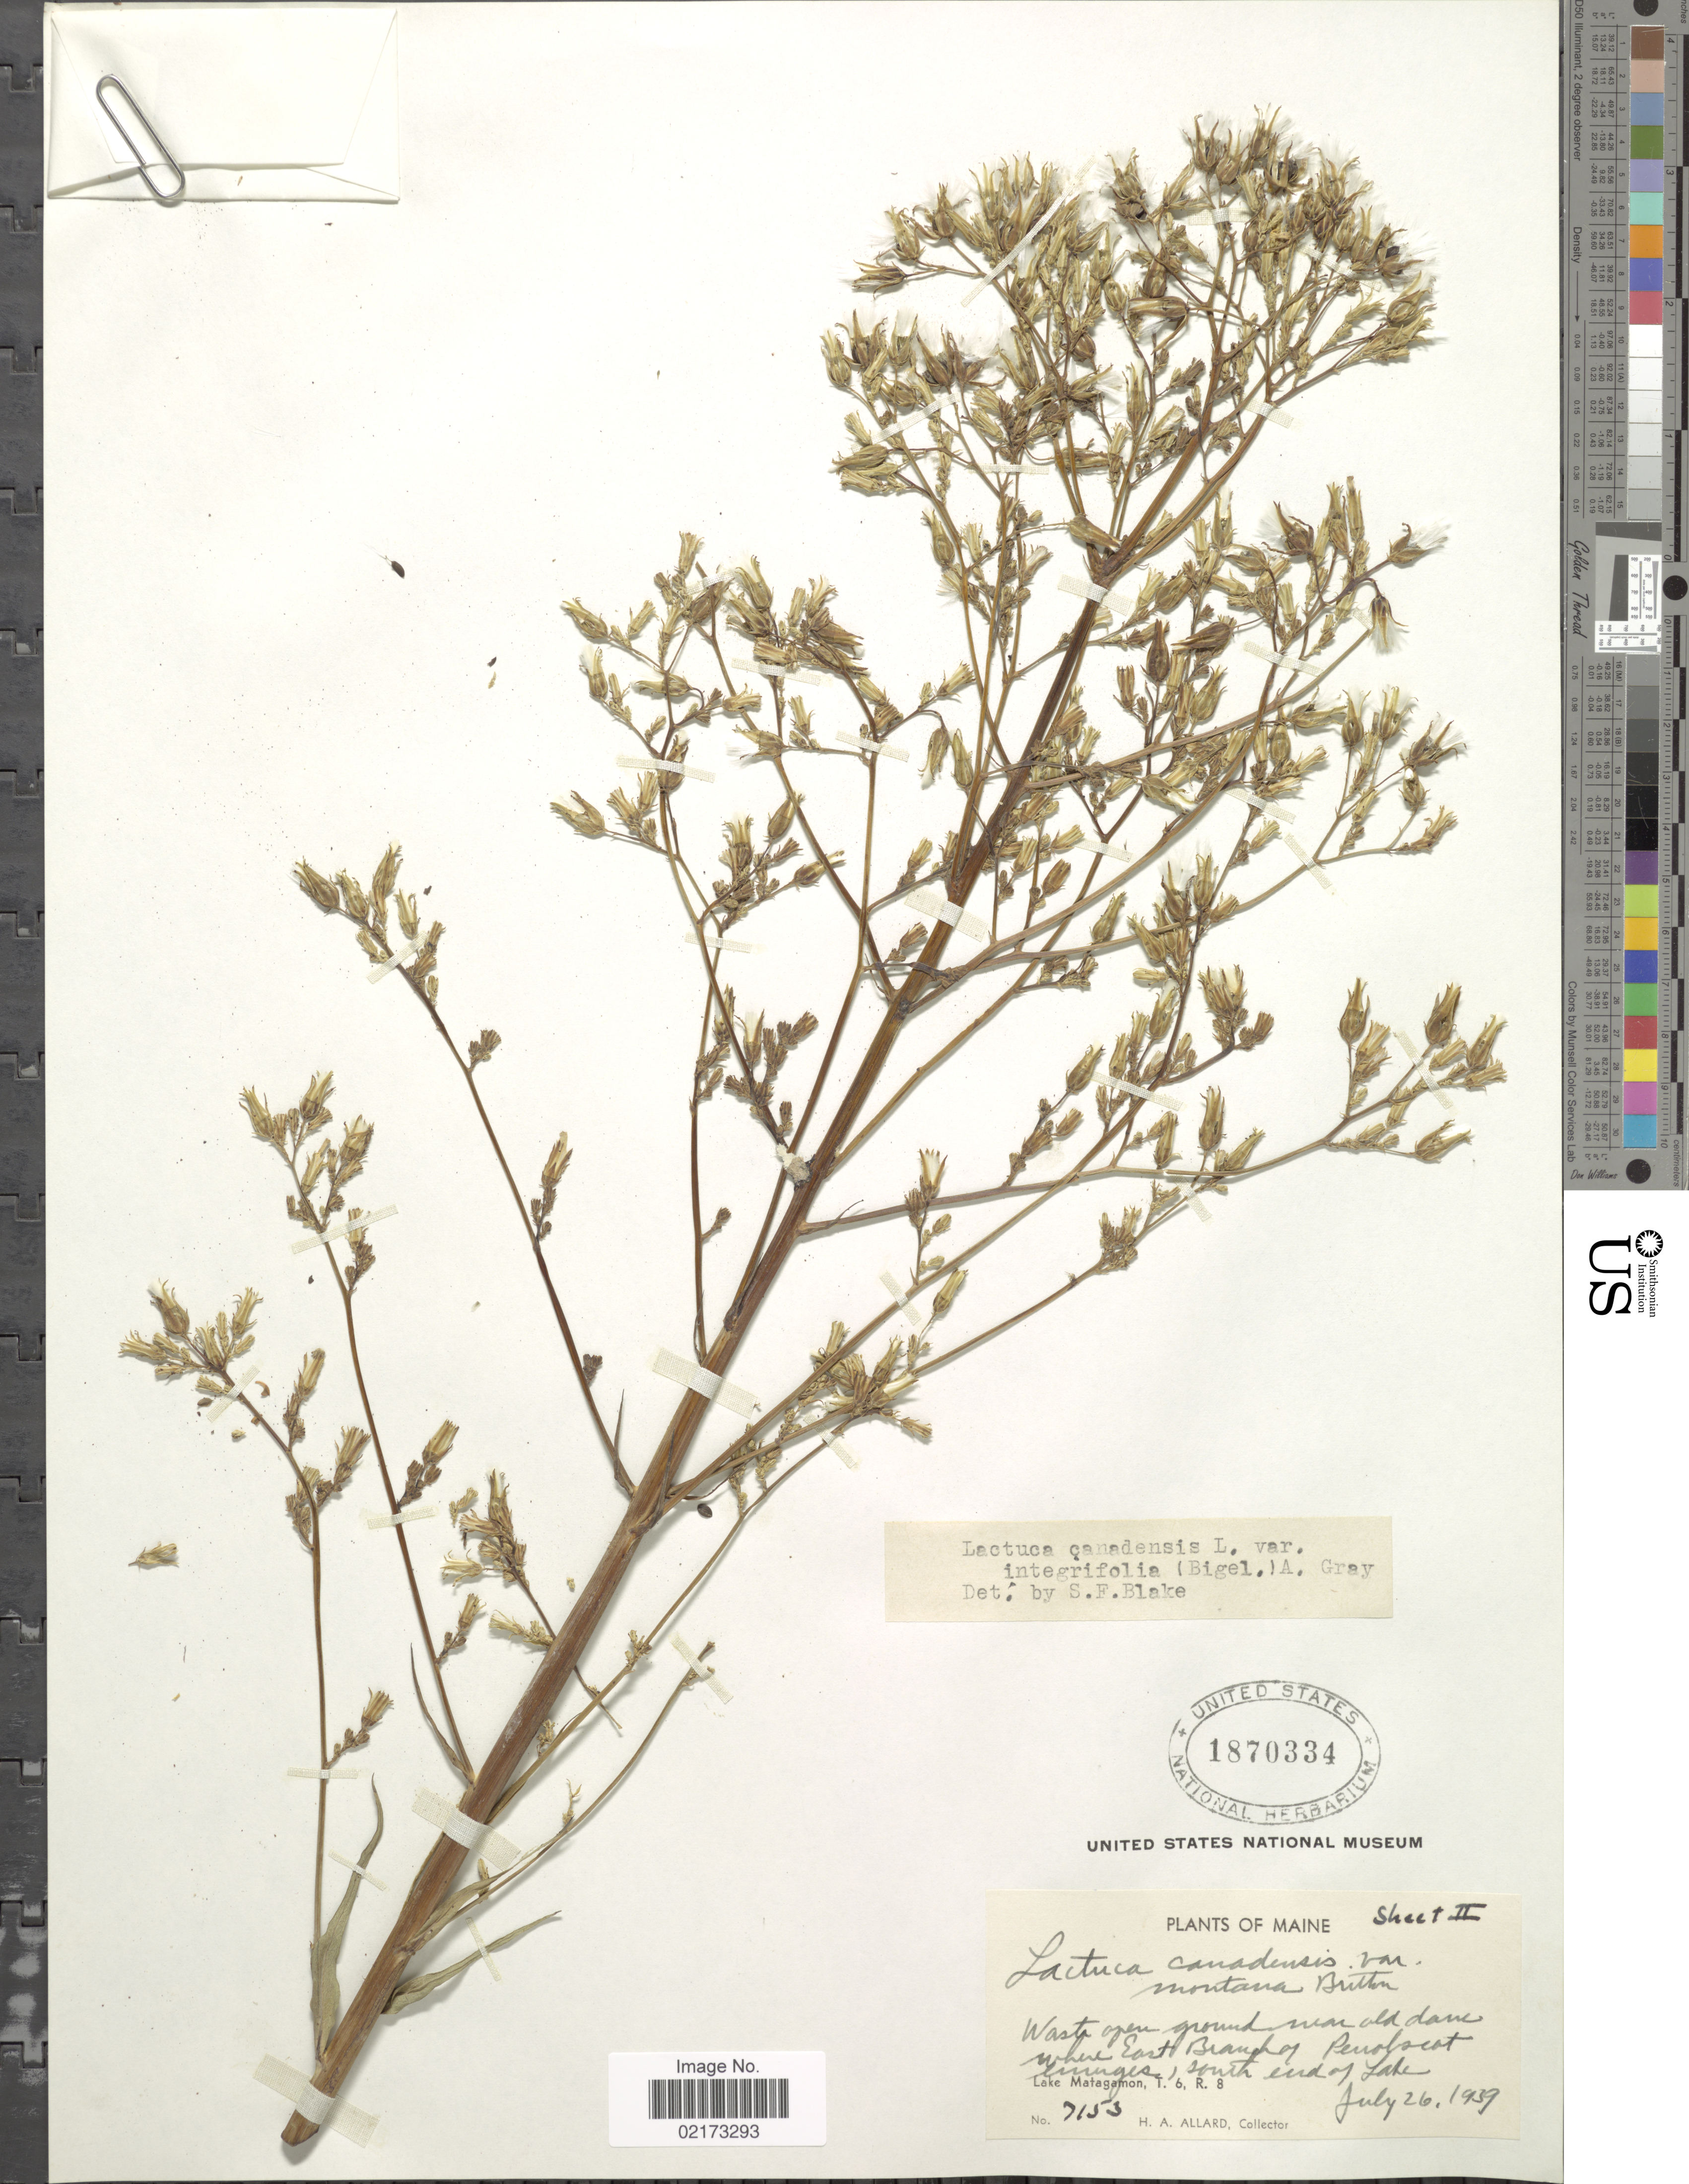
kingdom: Plantae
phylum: Tracheophyta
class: Magnoliopsida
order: Asterales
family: Asteraceae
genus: Lactuca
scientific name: Lactuca canadensis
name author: L.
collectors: H. A. Allard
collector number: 7153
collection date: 1939-07-26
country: United States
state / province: Maine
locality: Where East Branch of Penobscot emerges, south end of Lake, Lake Matagamon, T6, R8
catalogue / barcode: US 1870334